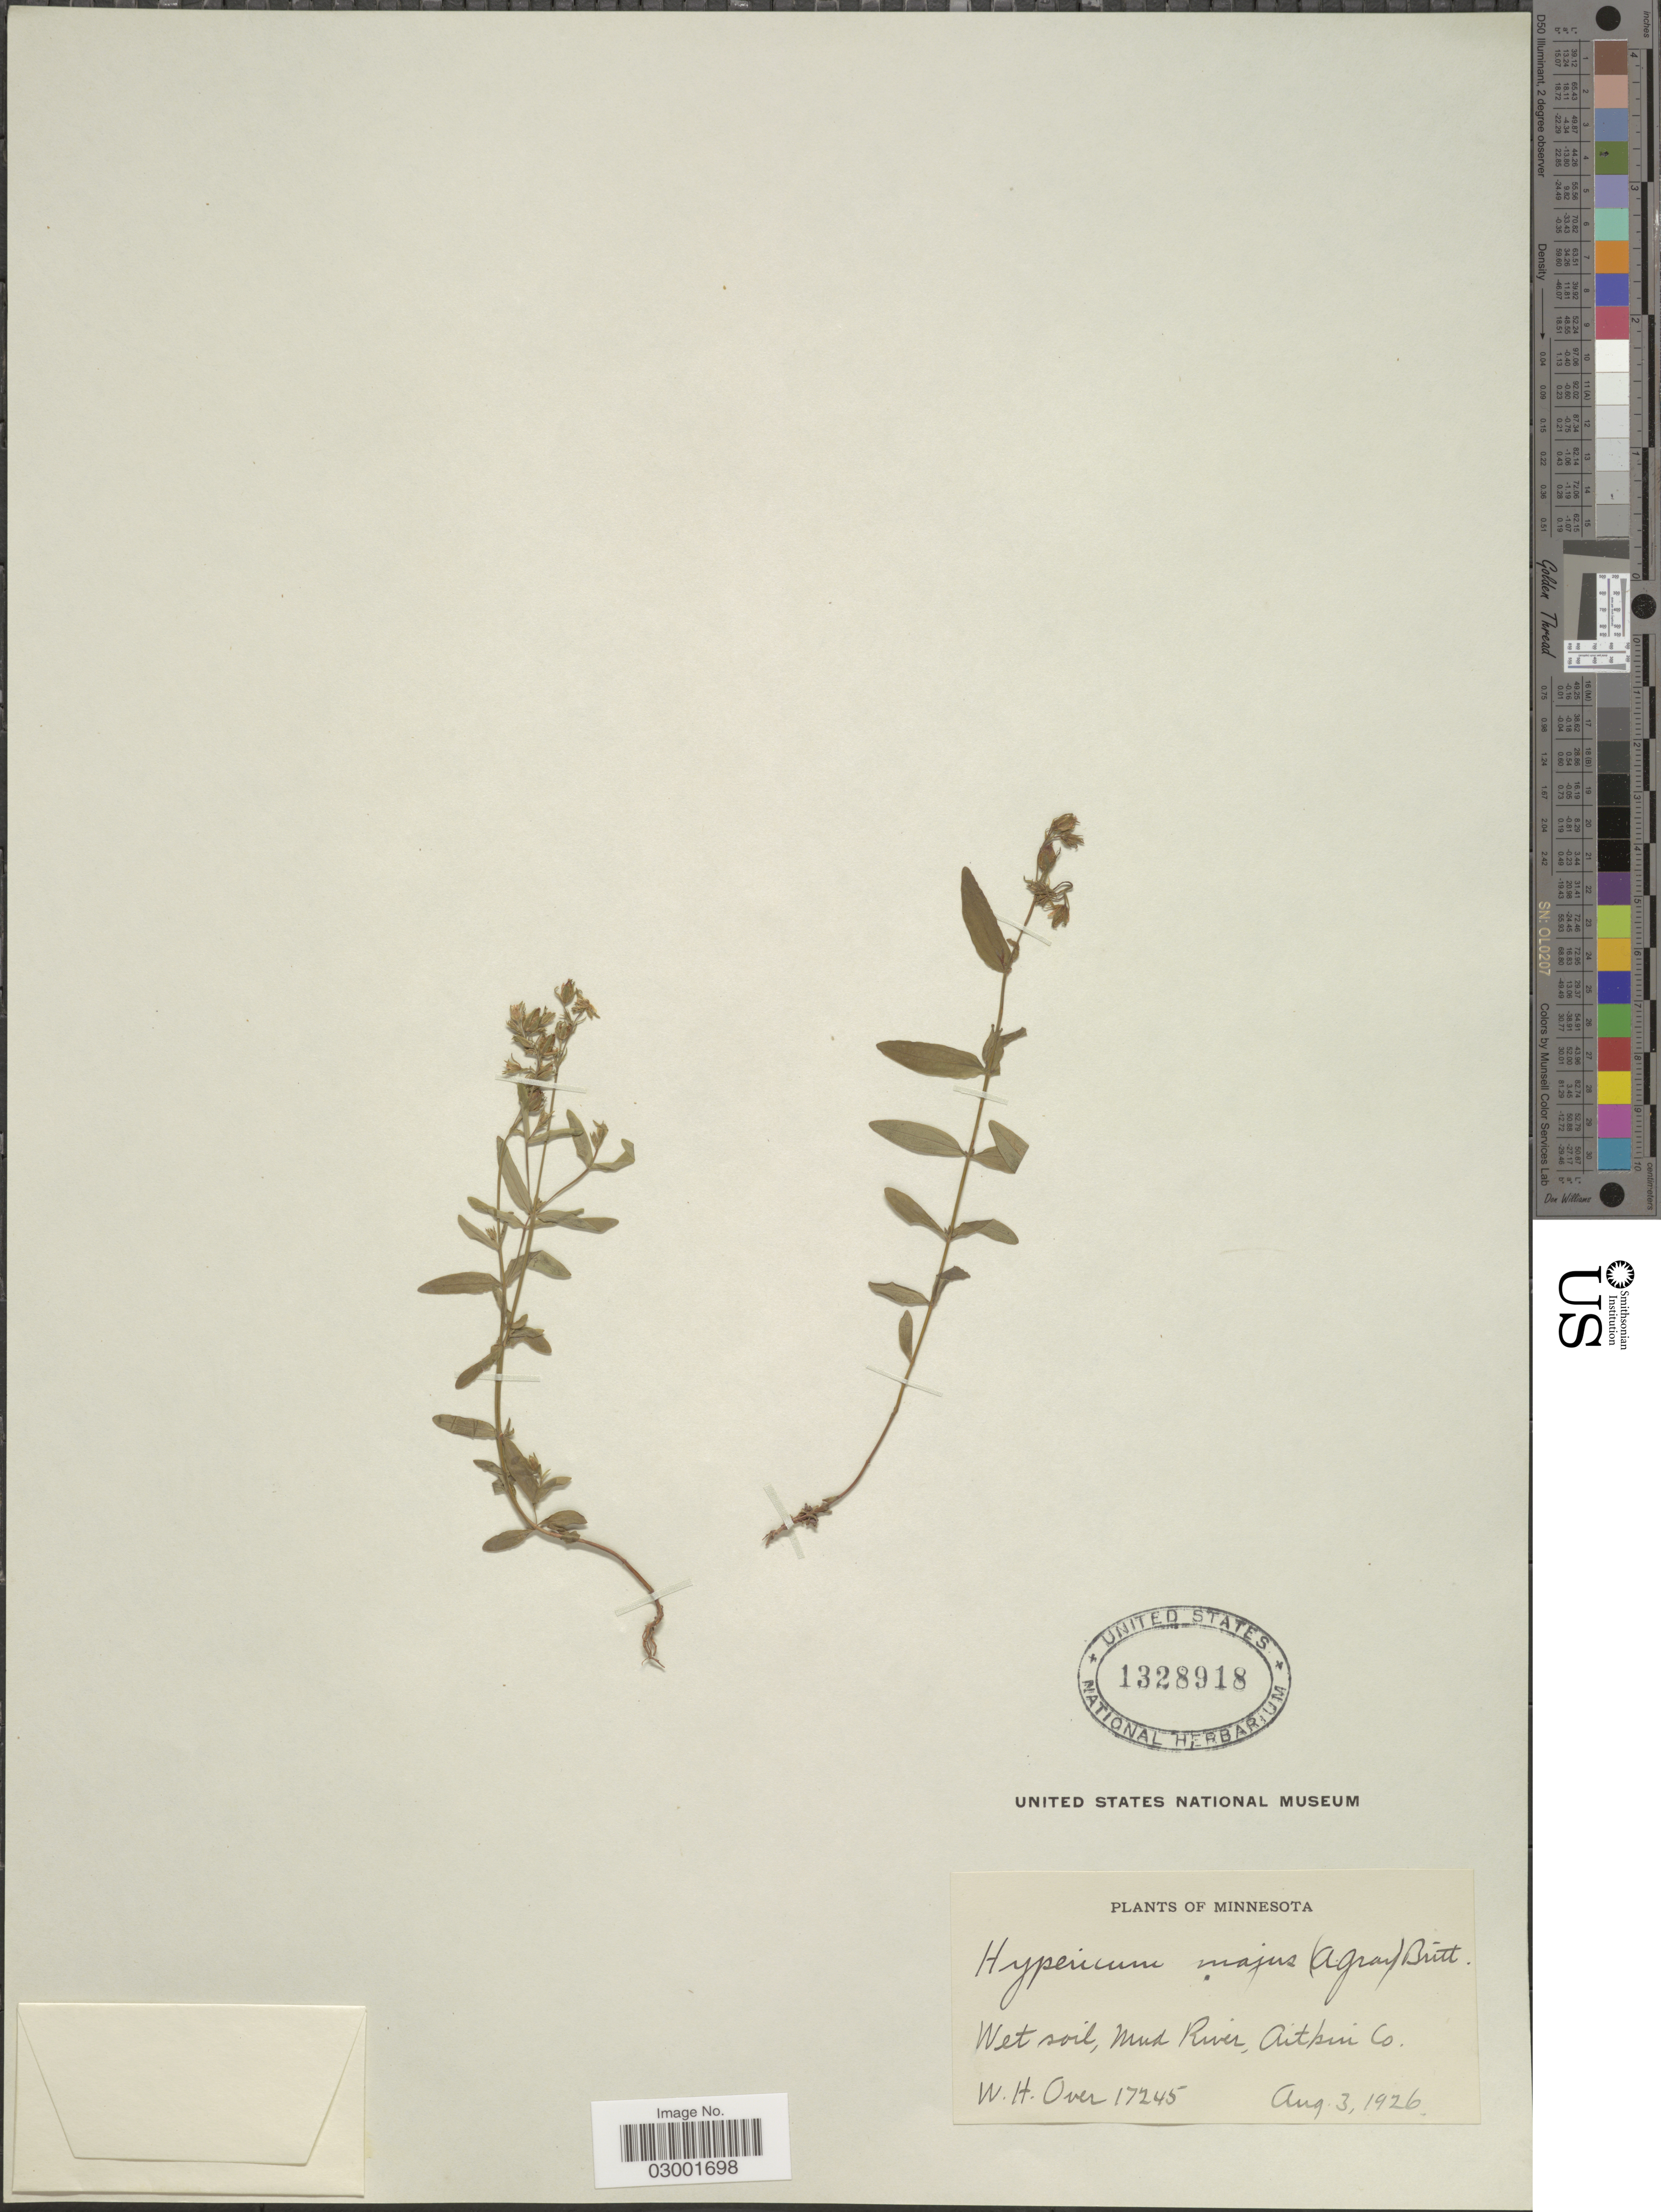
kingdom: Plantae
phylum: Tracheophyta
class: Magnoliopsida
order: Malpighiales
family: Hypericaceae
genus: Hypericum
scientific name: Hypericum majus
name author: (A. Gray) Britton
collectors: W. Over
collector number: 17245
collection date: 1926-08-03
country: United States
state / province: Minnesota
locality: Wet soil, Mud River, Aitkin Co.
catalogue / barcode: US 1328918